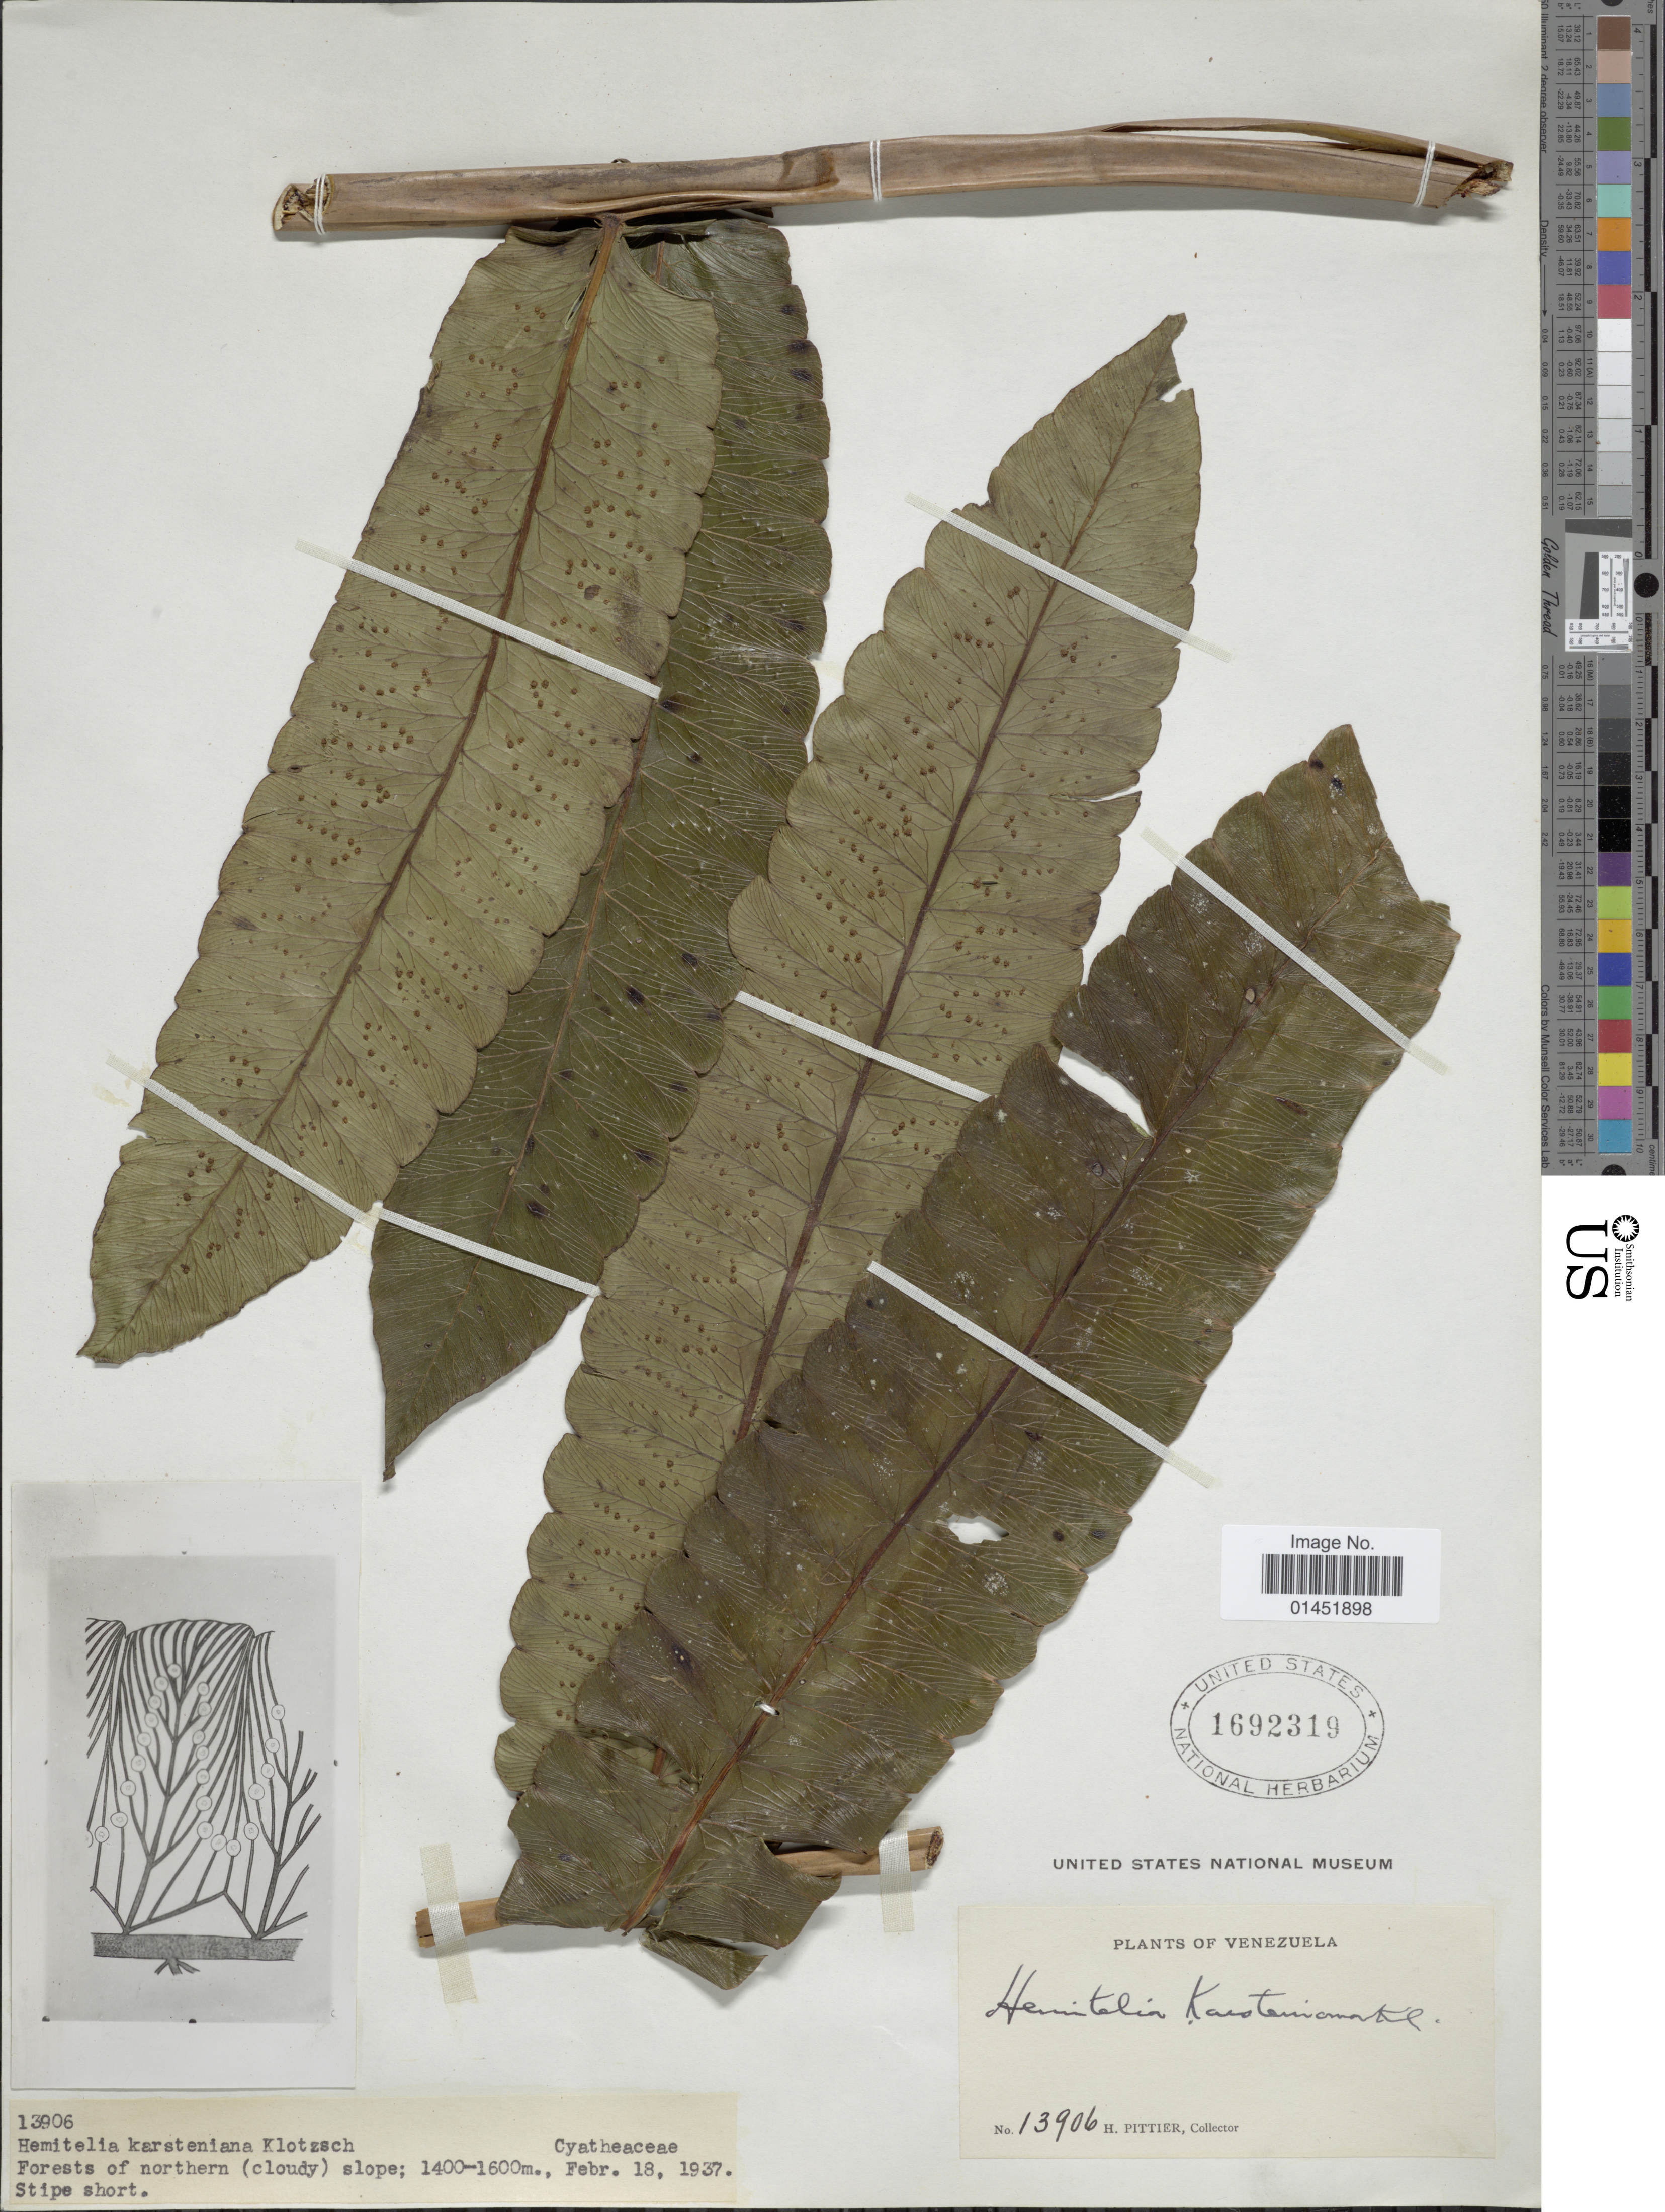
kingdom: Plantae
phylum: Tracheophyta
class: Polypodiopsida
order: Cyatheales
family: Cyatheaceae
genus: Cyathea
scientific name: Cyathea karsteniana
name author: (Klotzsch) Domin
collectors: H. F. Pittier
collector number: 13906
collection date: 1937-02-18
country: Venezuela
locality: Forest of northern (cloudy) slope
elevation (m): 1400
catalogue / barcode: US 1692319